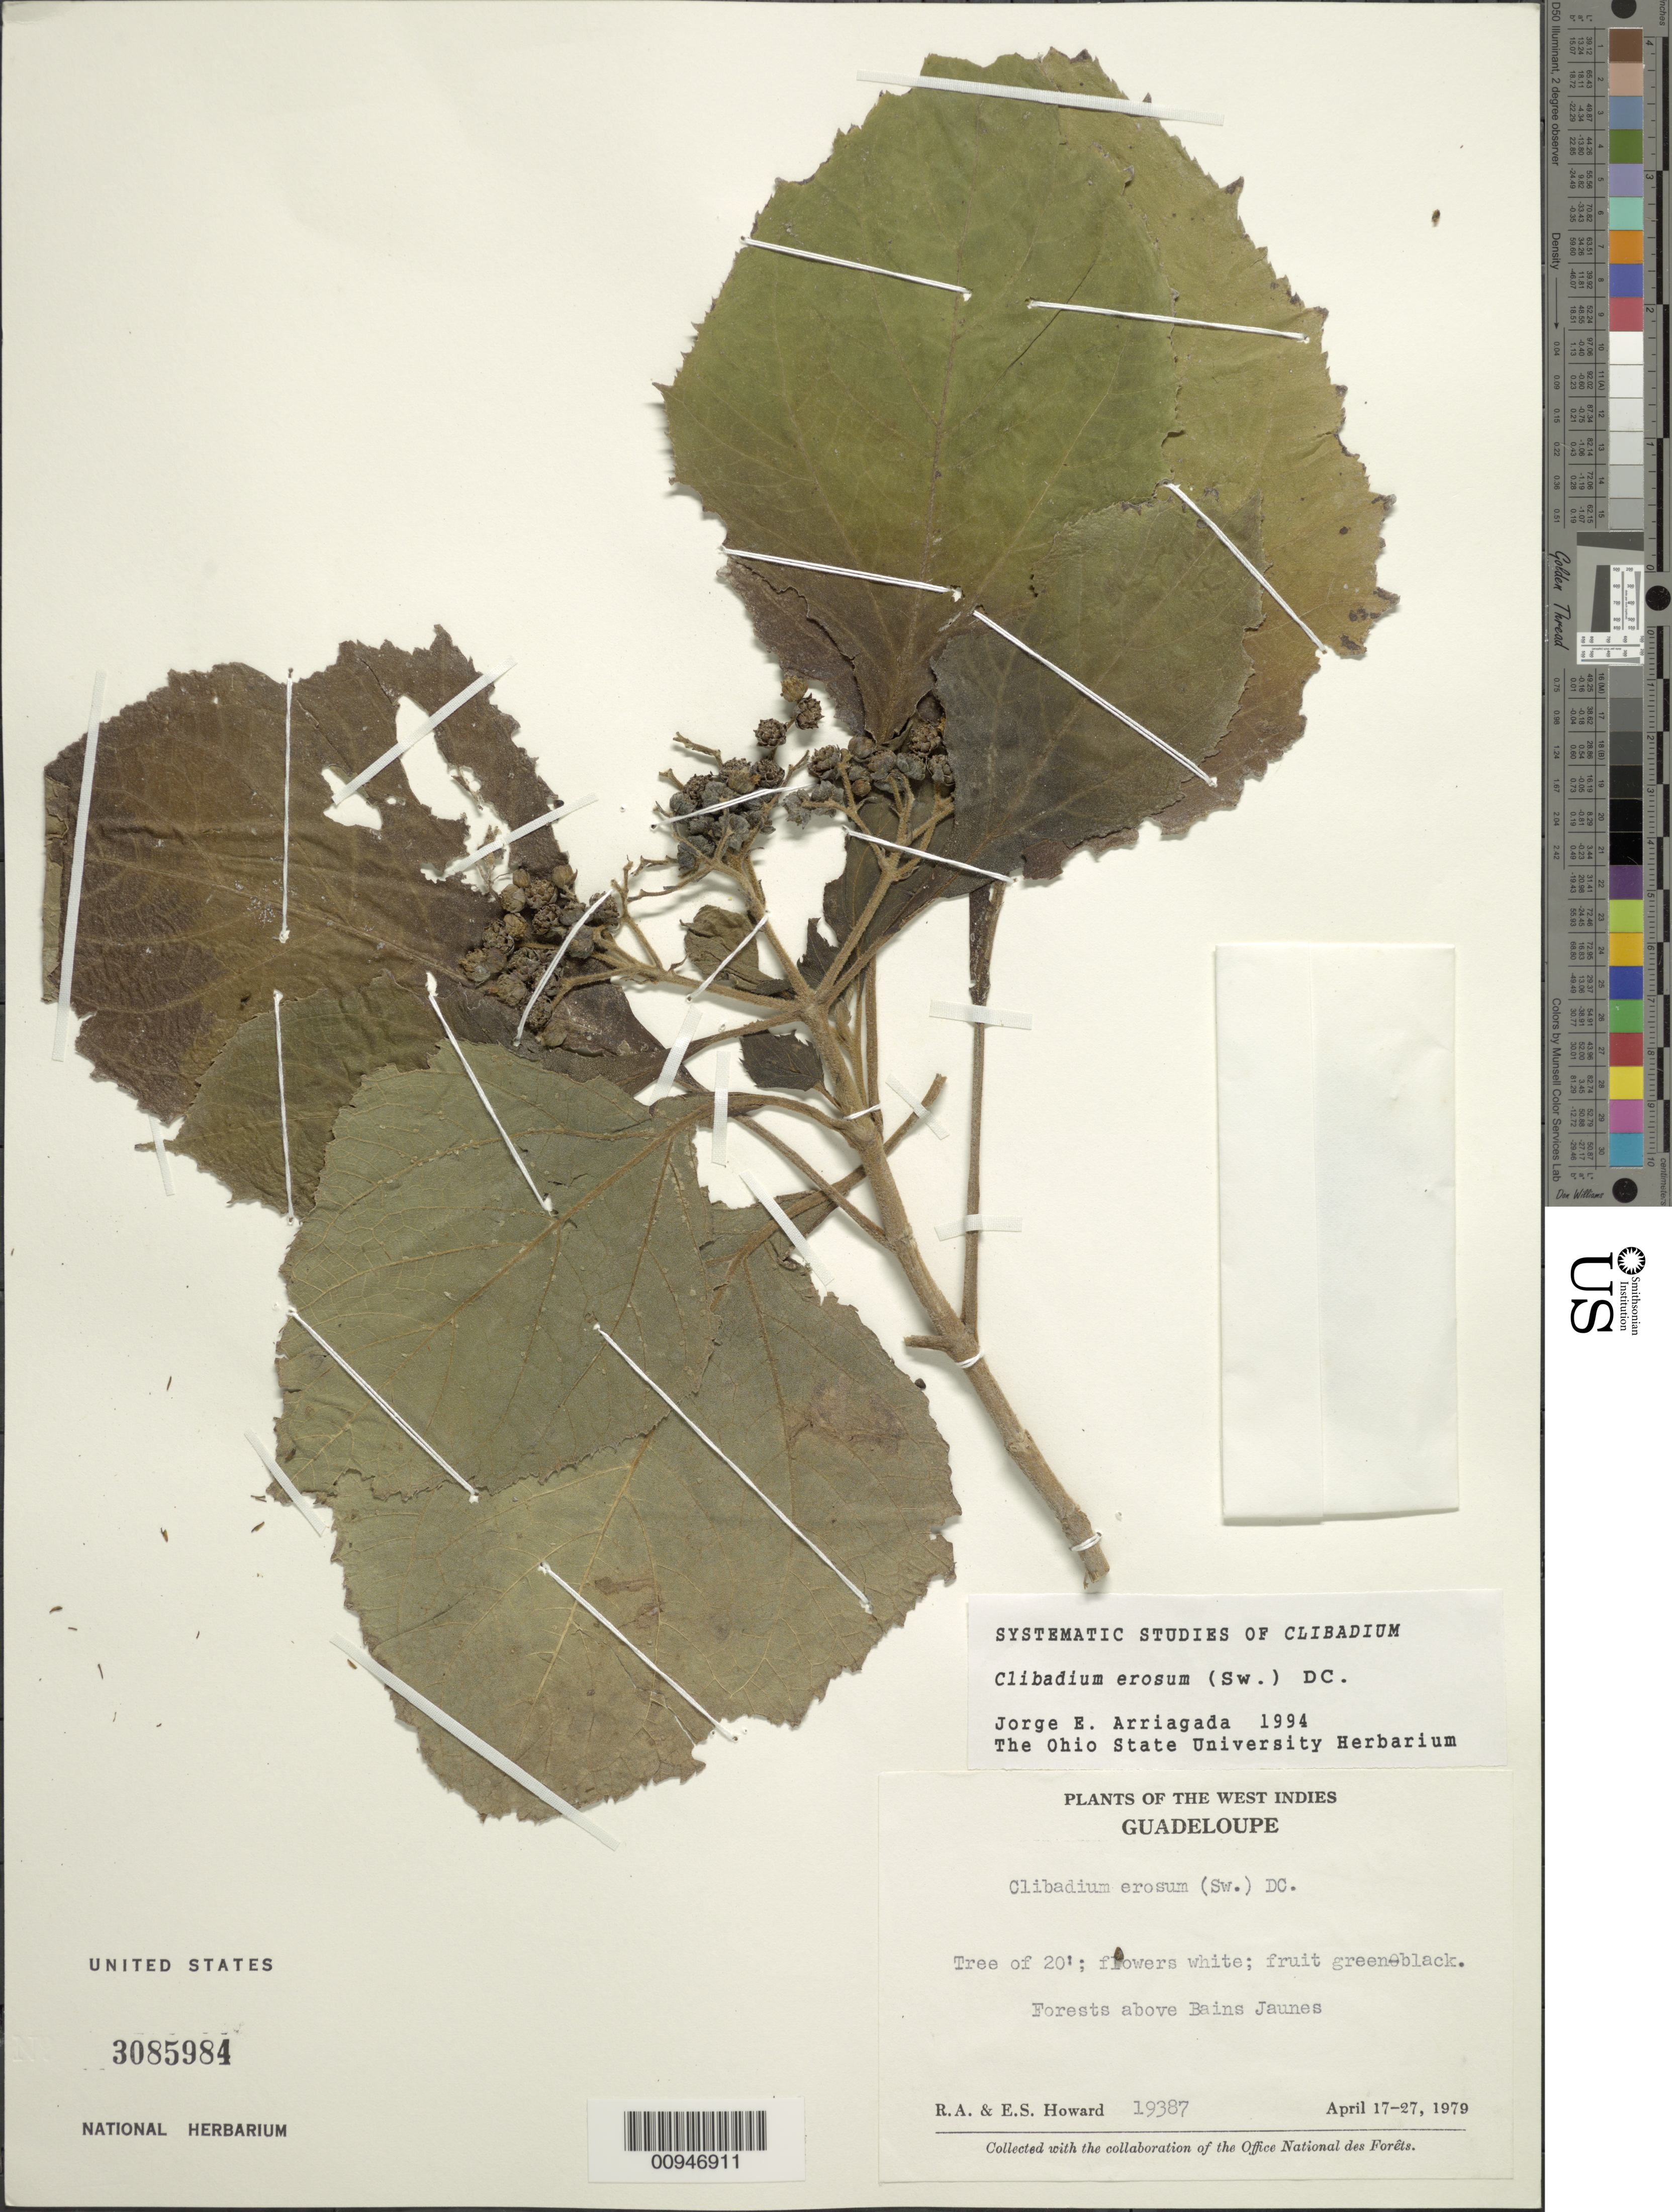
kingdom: Plantae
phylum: Tracheophyta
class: Magnoliopsida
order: Asterales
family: Asteraceae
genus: Clibadium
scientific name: Clibadium erosum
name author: (Sw.) DC.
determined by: Arriagada, J. E.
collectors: R. A. Howard & E. S. Howard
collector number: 19387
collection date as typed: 17 Apr 1979 to 27 Apr 1979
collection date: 1979-04-17/1979-04-27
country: Guadeloupe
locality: Above Bains Jaunes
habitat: Forests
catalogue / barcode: US 3085984